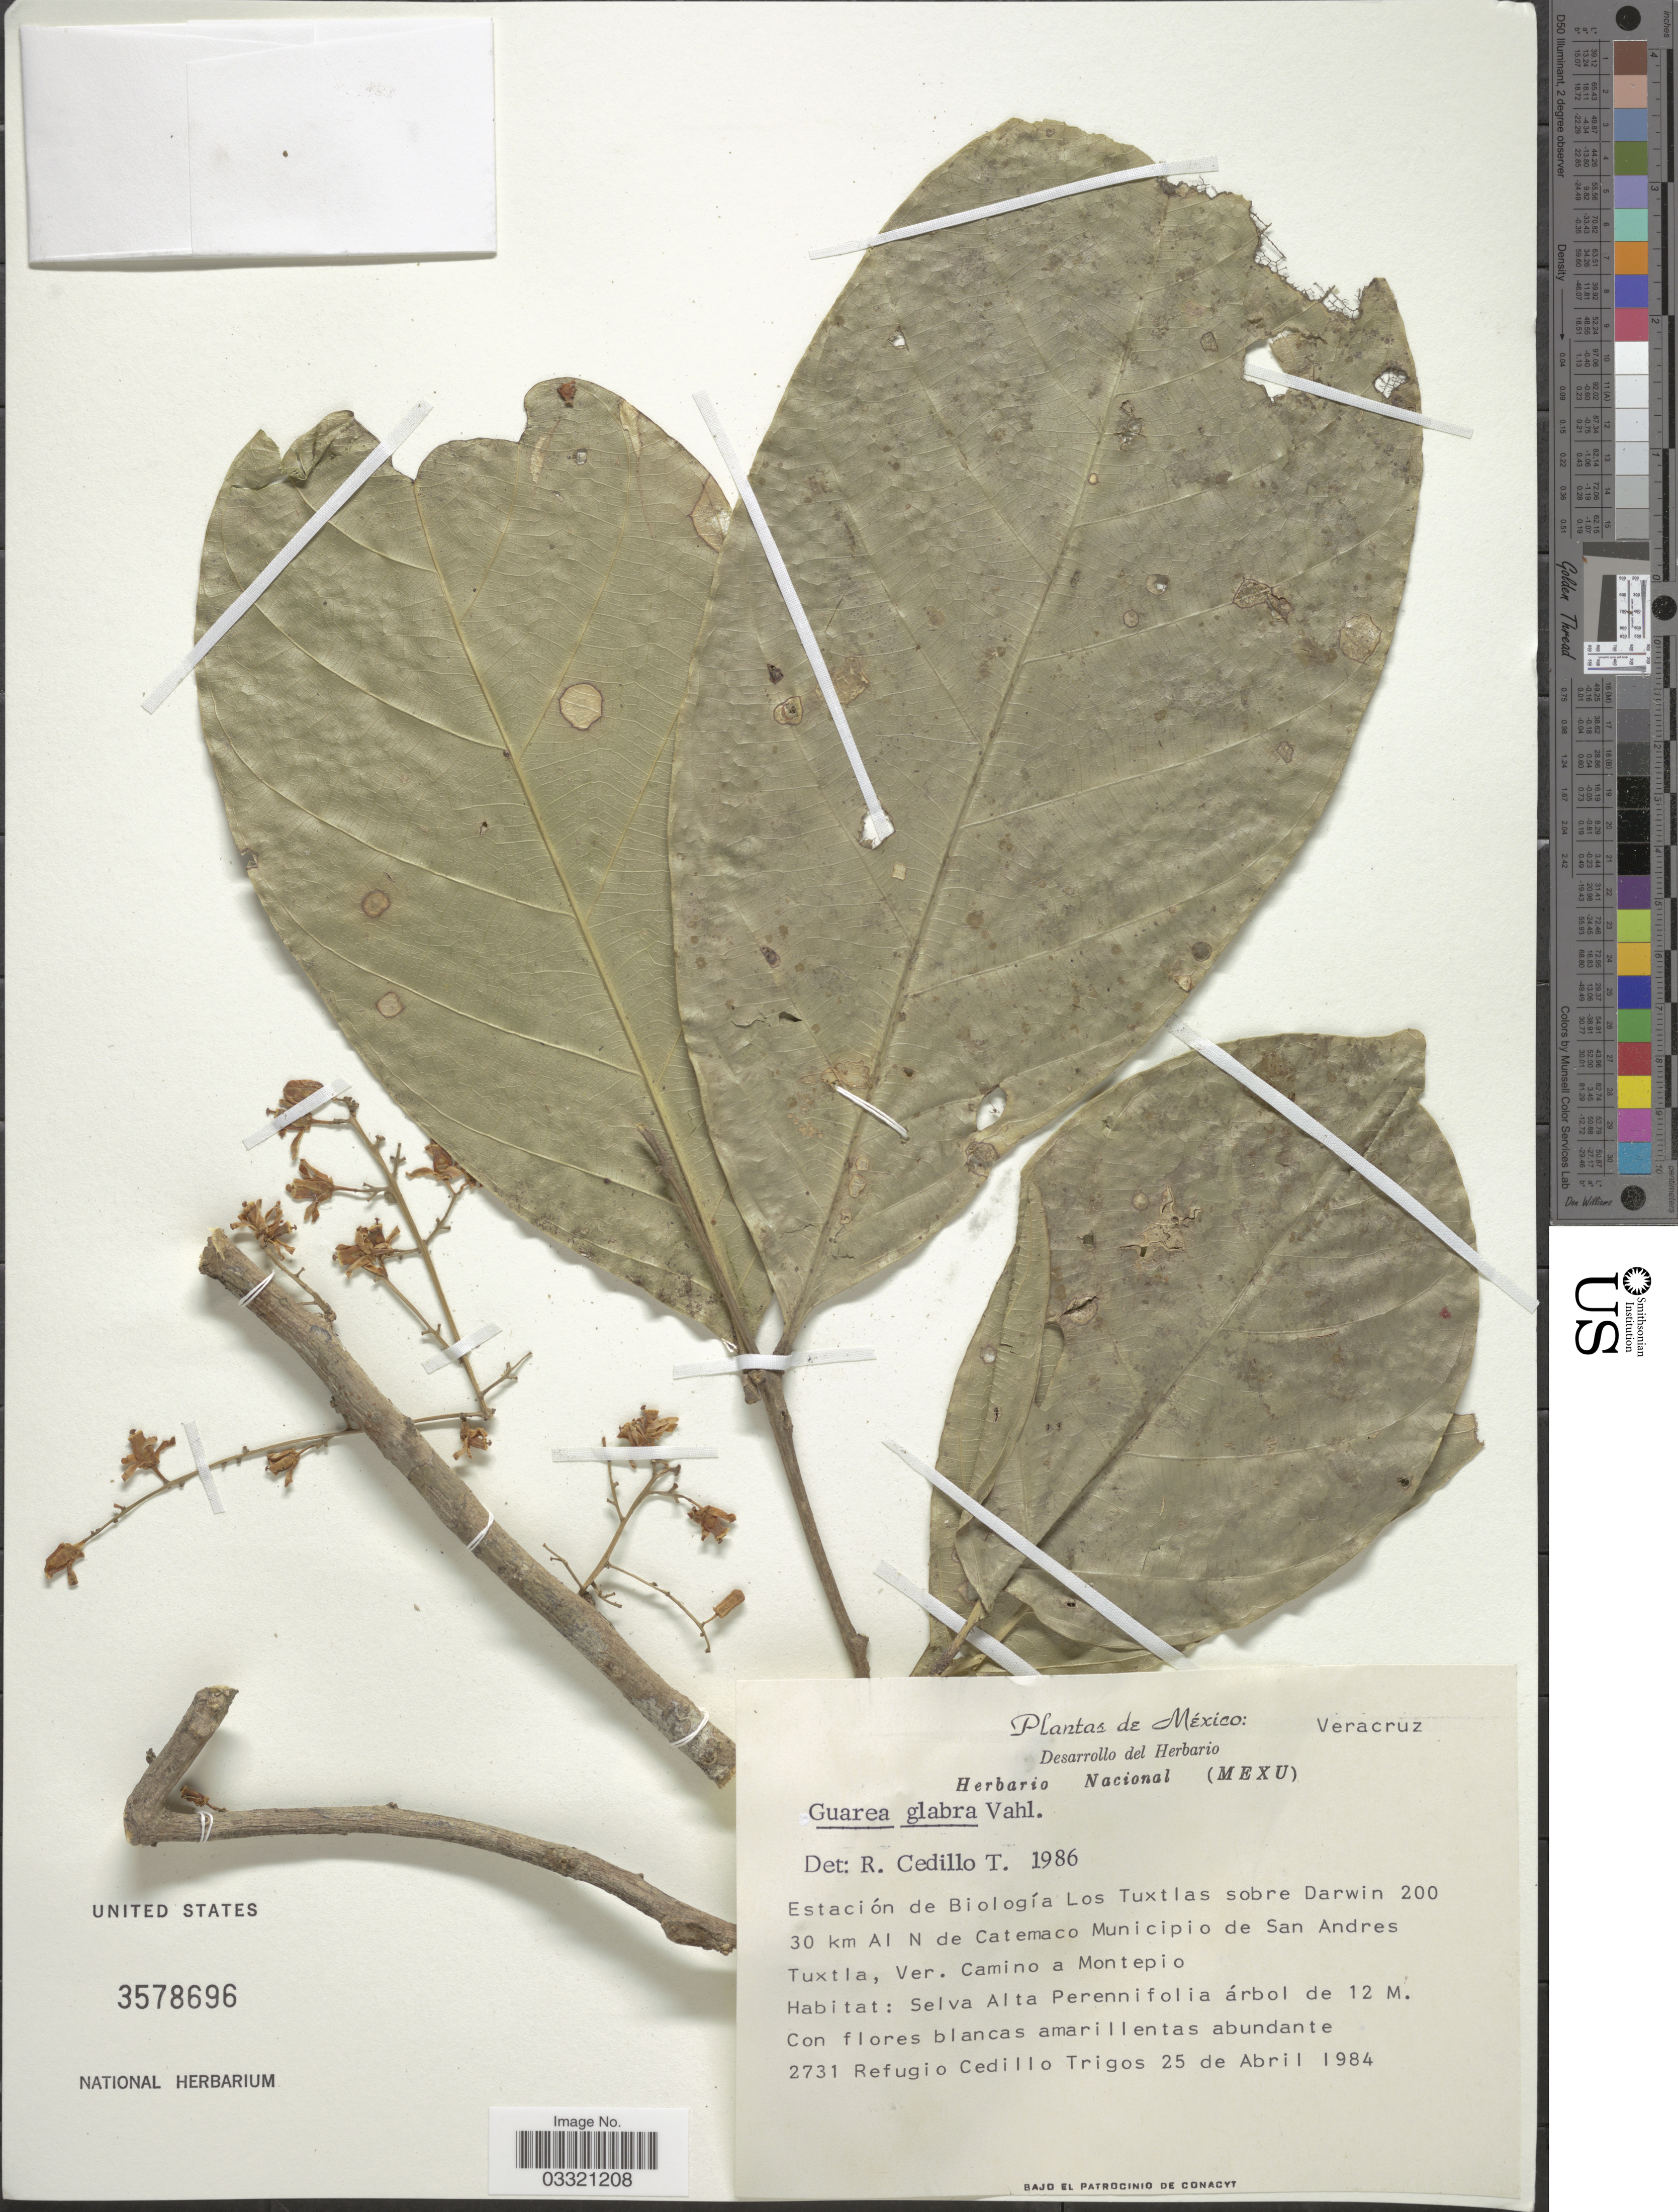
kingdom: Plantae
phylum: Tracheophyta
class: Magnoliopsida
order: Sapindales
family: Meliaceae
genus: Guarea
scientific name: Guarea glabra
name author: Vahl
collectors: R. CedilloT.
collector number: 2731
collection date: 1984-04-25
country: Mexico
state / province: Veracruz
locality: Estación de Biología Los Tuxtlas sobre Darwin 200 30 km Al N de Catemaco Municipio de San Andres Tuxtla, Ver. Camino a Montepio.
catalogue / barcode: US 3578696